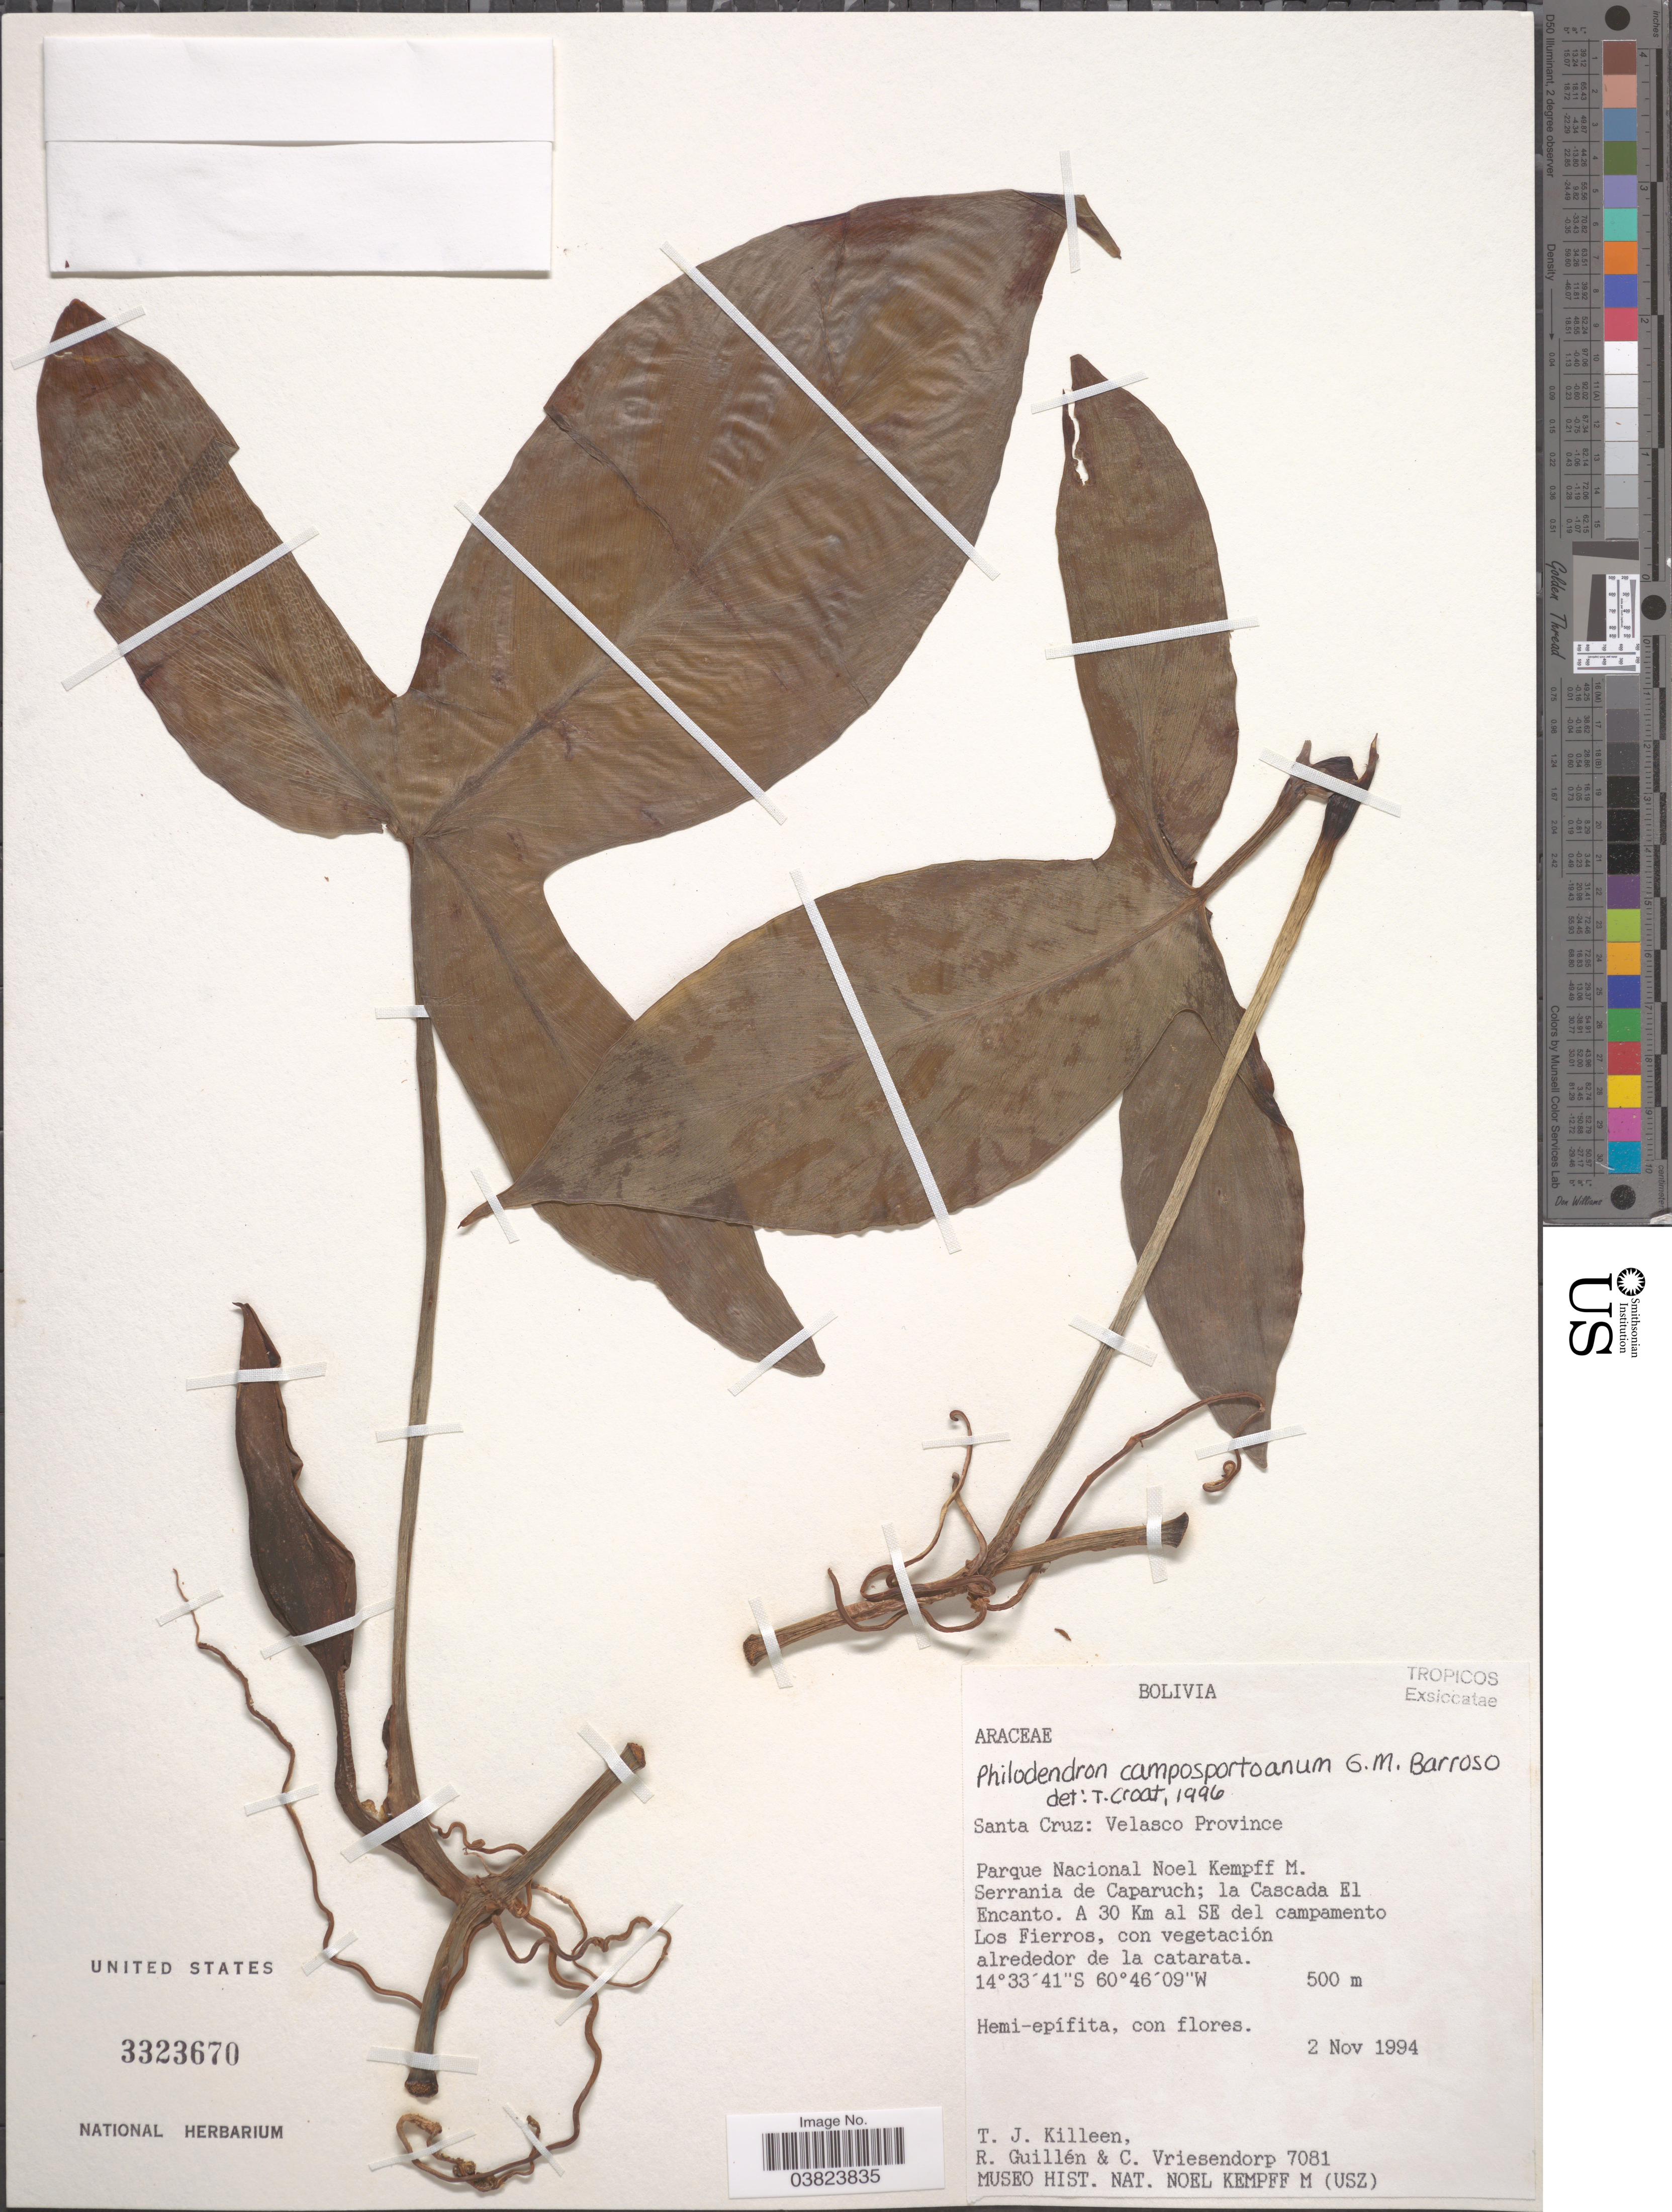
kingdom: Plantae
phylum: Tracheophyta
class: Liliopsida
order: Alismatales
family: Araceae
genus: Philodendron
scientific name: Philodendron camposportoanum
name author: G.M. Barroso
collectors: T. J. Killeen, R. Guillen & C. Vriesendorp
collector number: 7081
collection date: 1994-11-02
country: Bolivia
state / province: Santa Cruz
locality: Velasco Province. Parque Nacional Noel Kempff M. Serrania de Caparuch; la Cascada El Encanto. A 30 Km al SE del campamento Los Fierros, con vegetación alrededores de la catarata.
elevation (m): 500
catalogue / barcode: US 3323670